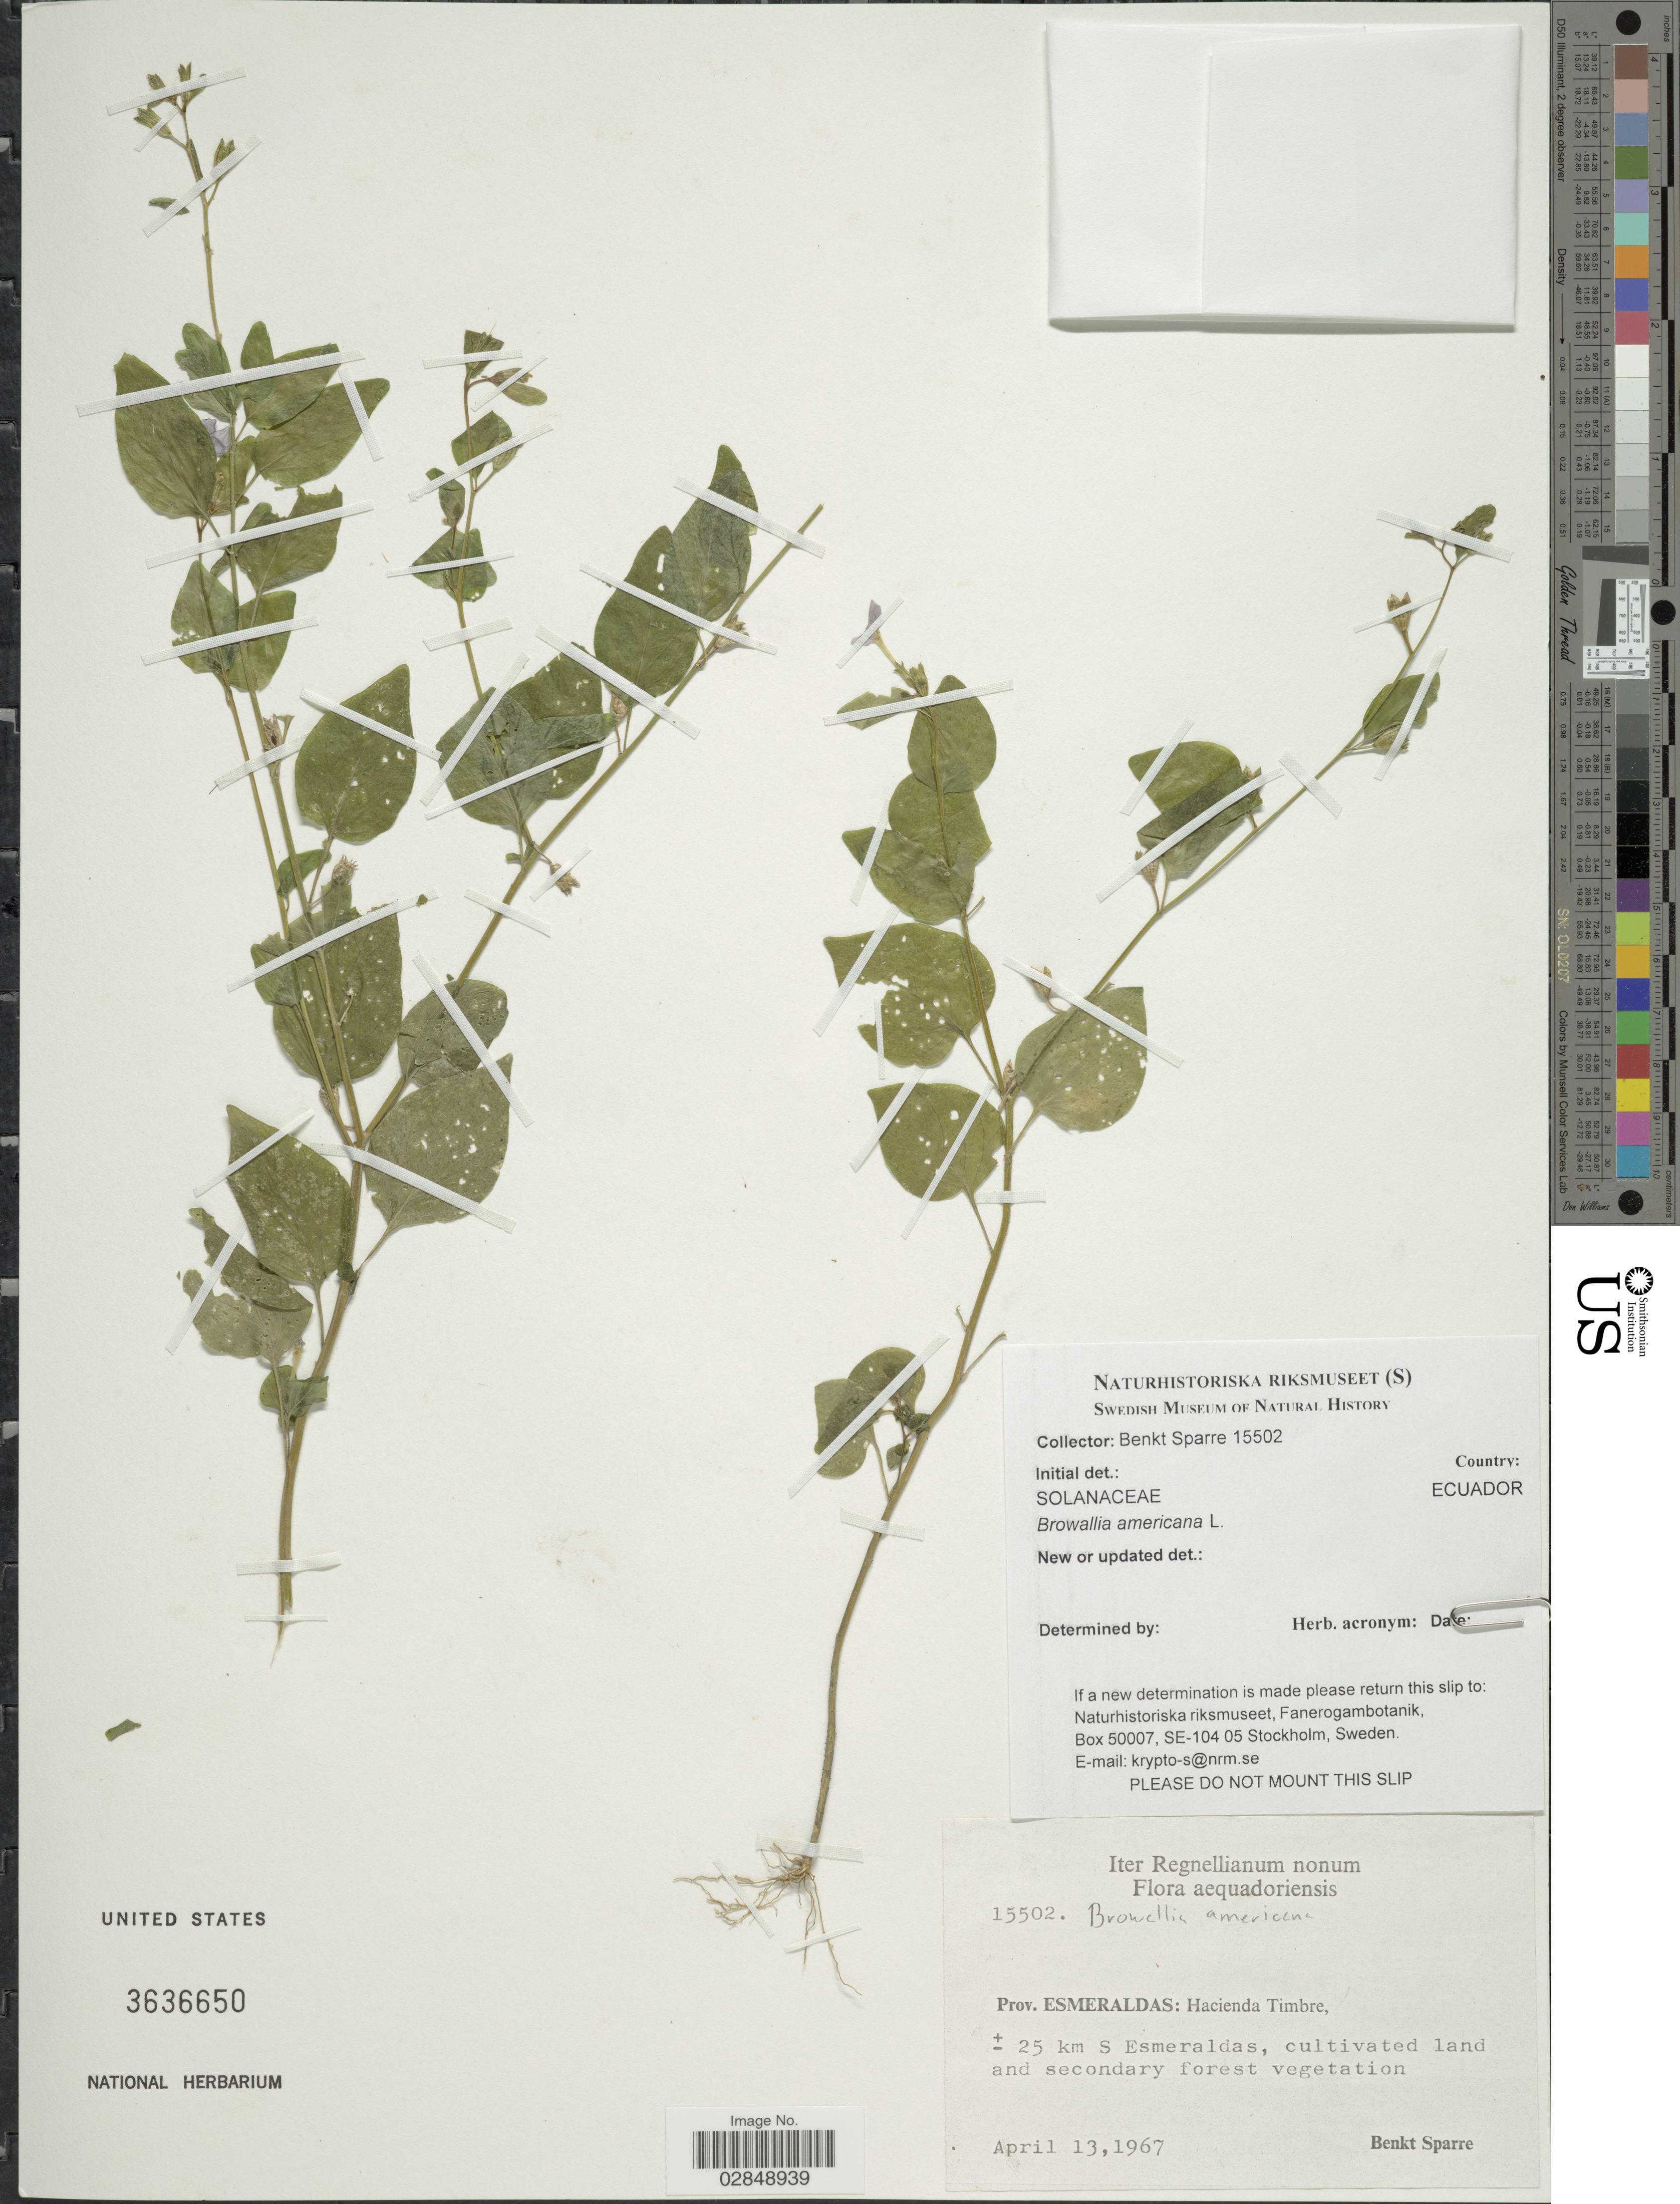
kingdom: Plantae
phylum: Tracheophyta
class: Magnoliopsida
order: Solanales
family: Solanaceae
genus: Browallia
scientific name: Browallia americana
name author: L.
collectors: B. Sparre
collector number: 15502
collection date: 1967-04-13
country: Ecuador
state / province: Esmeraldas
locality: Hacienda Timbre. ± 25 km S Esmeraldas.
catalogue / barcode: US 3636650